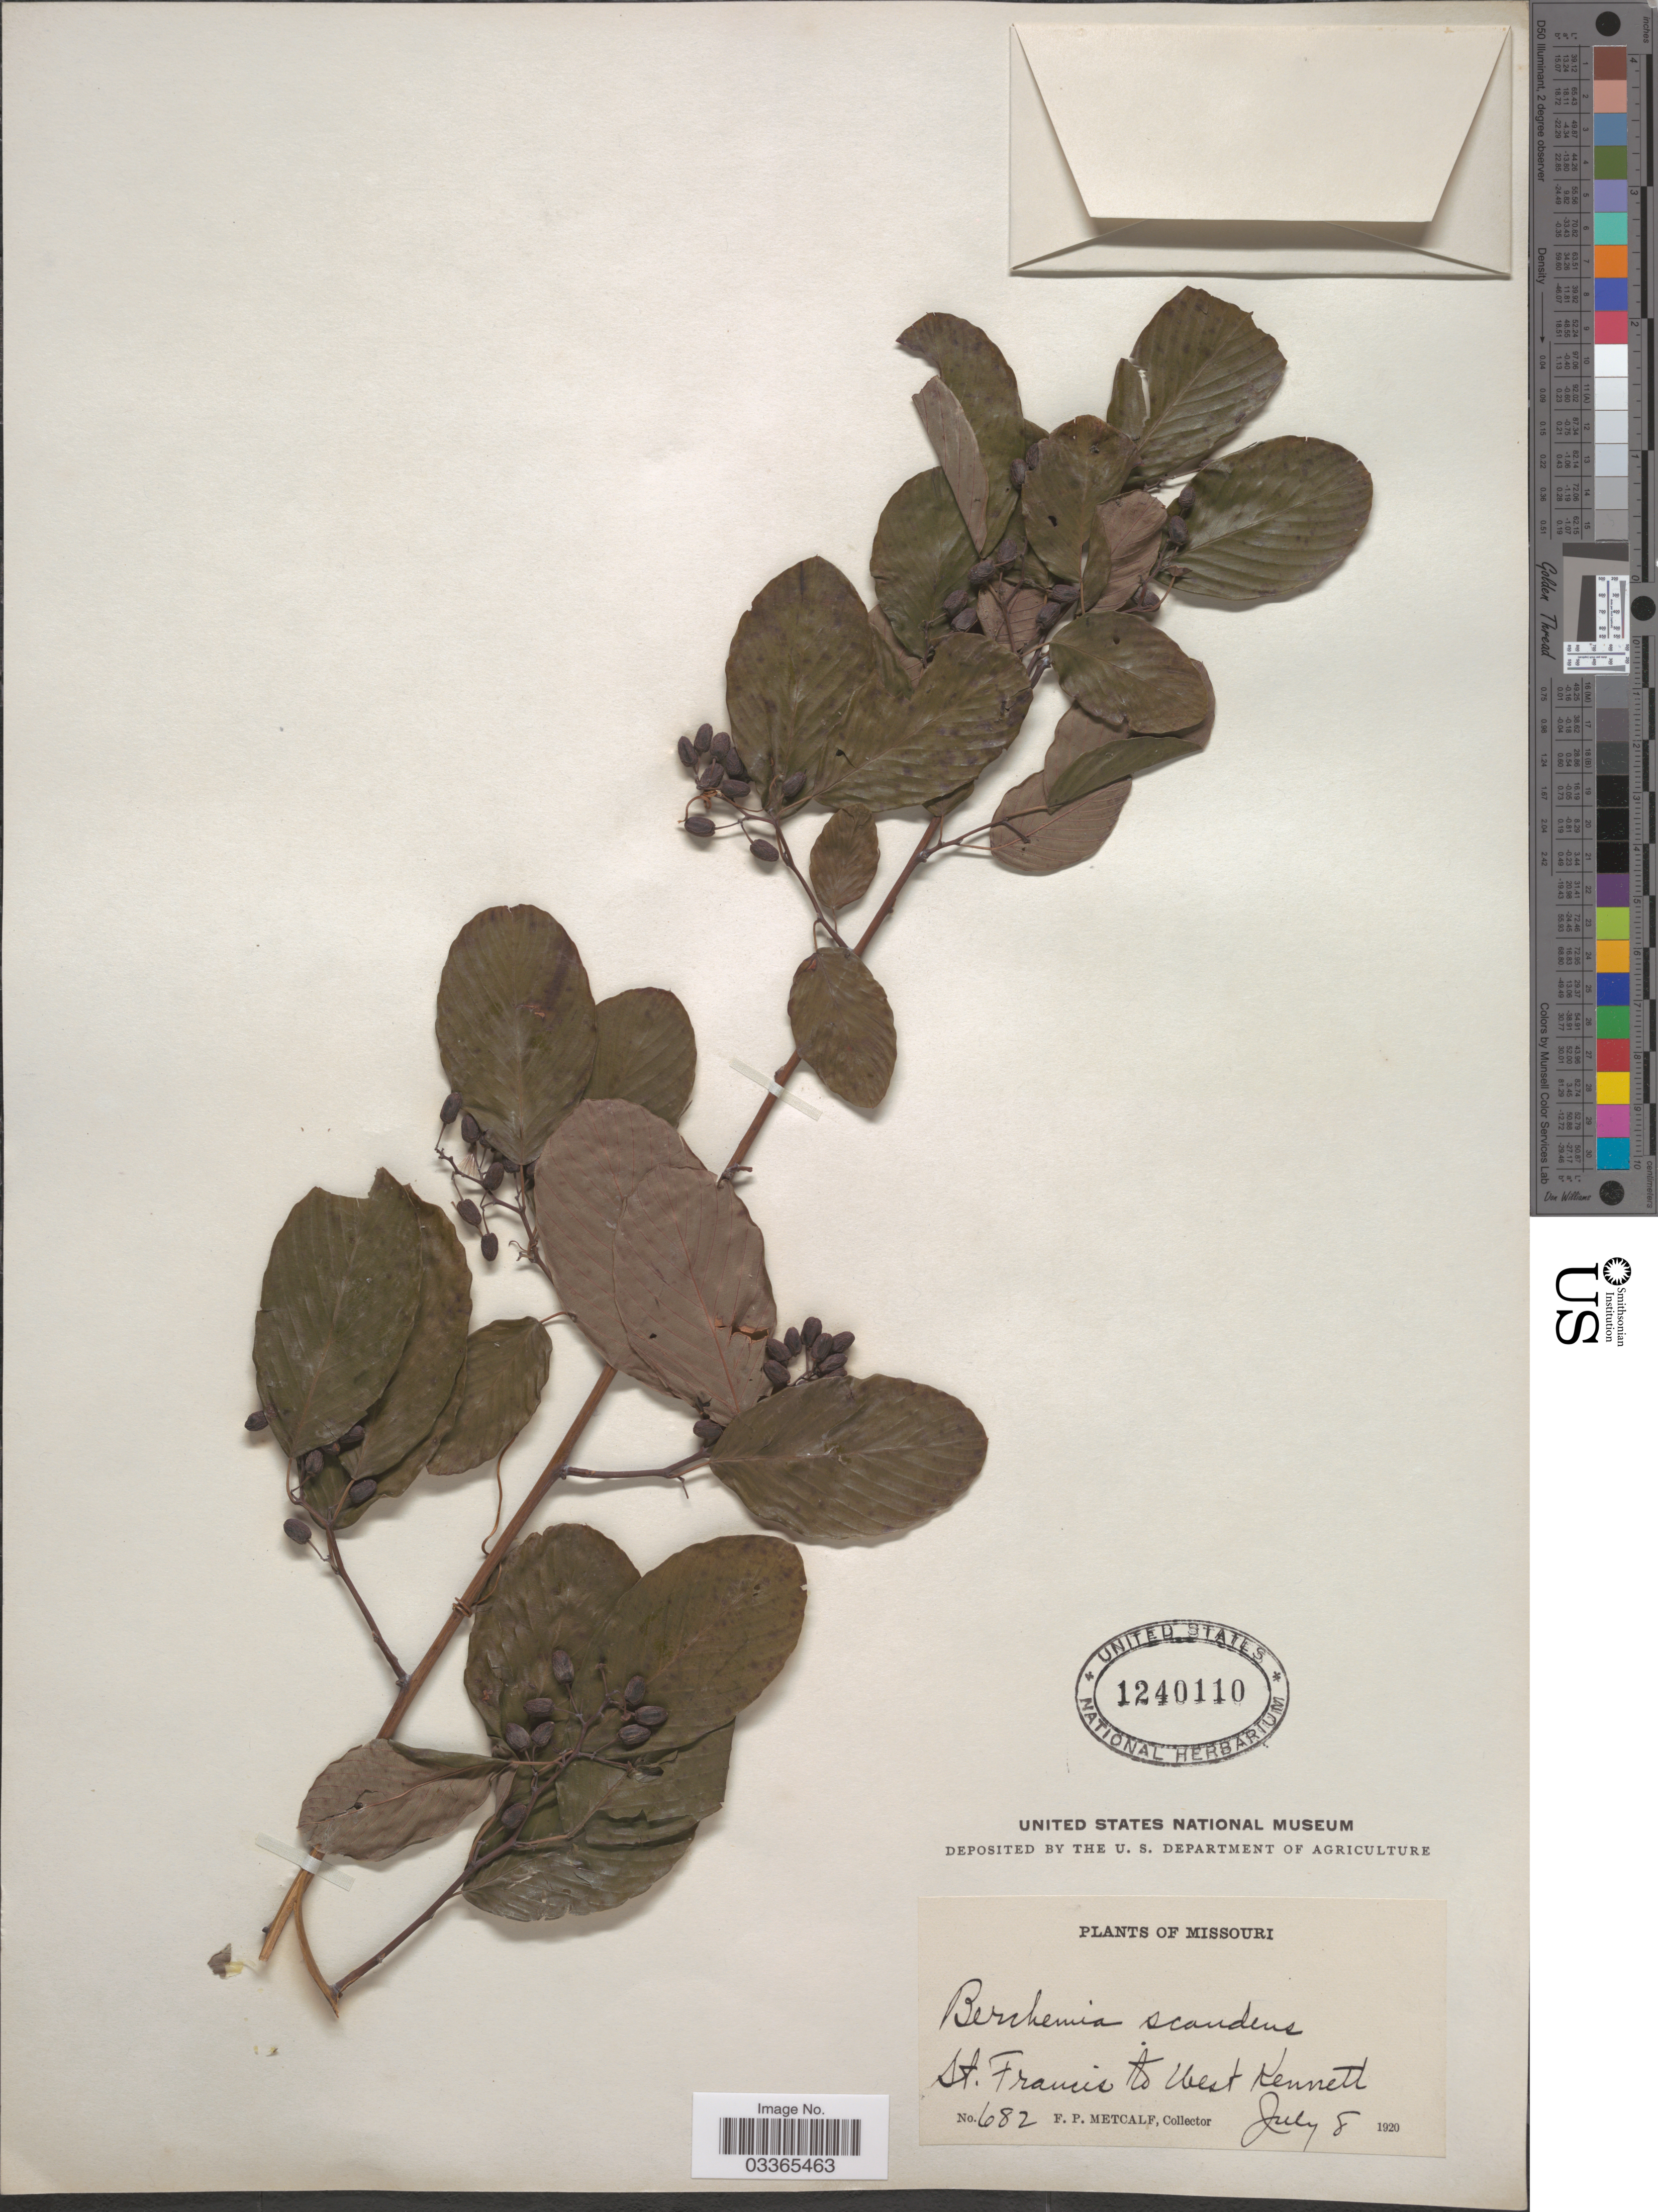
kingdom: Plantae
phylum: Tracheophyta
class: Magnoliopsida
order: Rosales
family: Rhamnaceae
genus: Berchemia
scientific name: Berchemia scandens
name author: (Hill) K. Koch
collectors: F. Metcalf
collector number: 682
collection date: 1920-07-08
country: United States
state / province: Missouri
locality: St. Francis to West Kennett.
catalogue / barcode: US 1240110